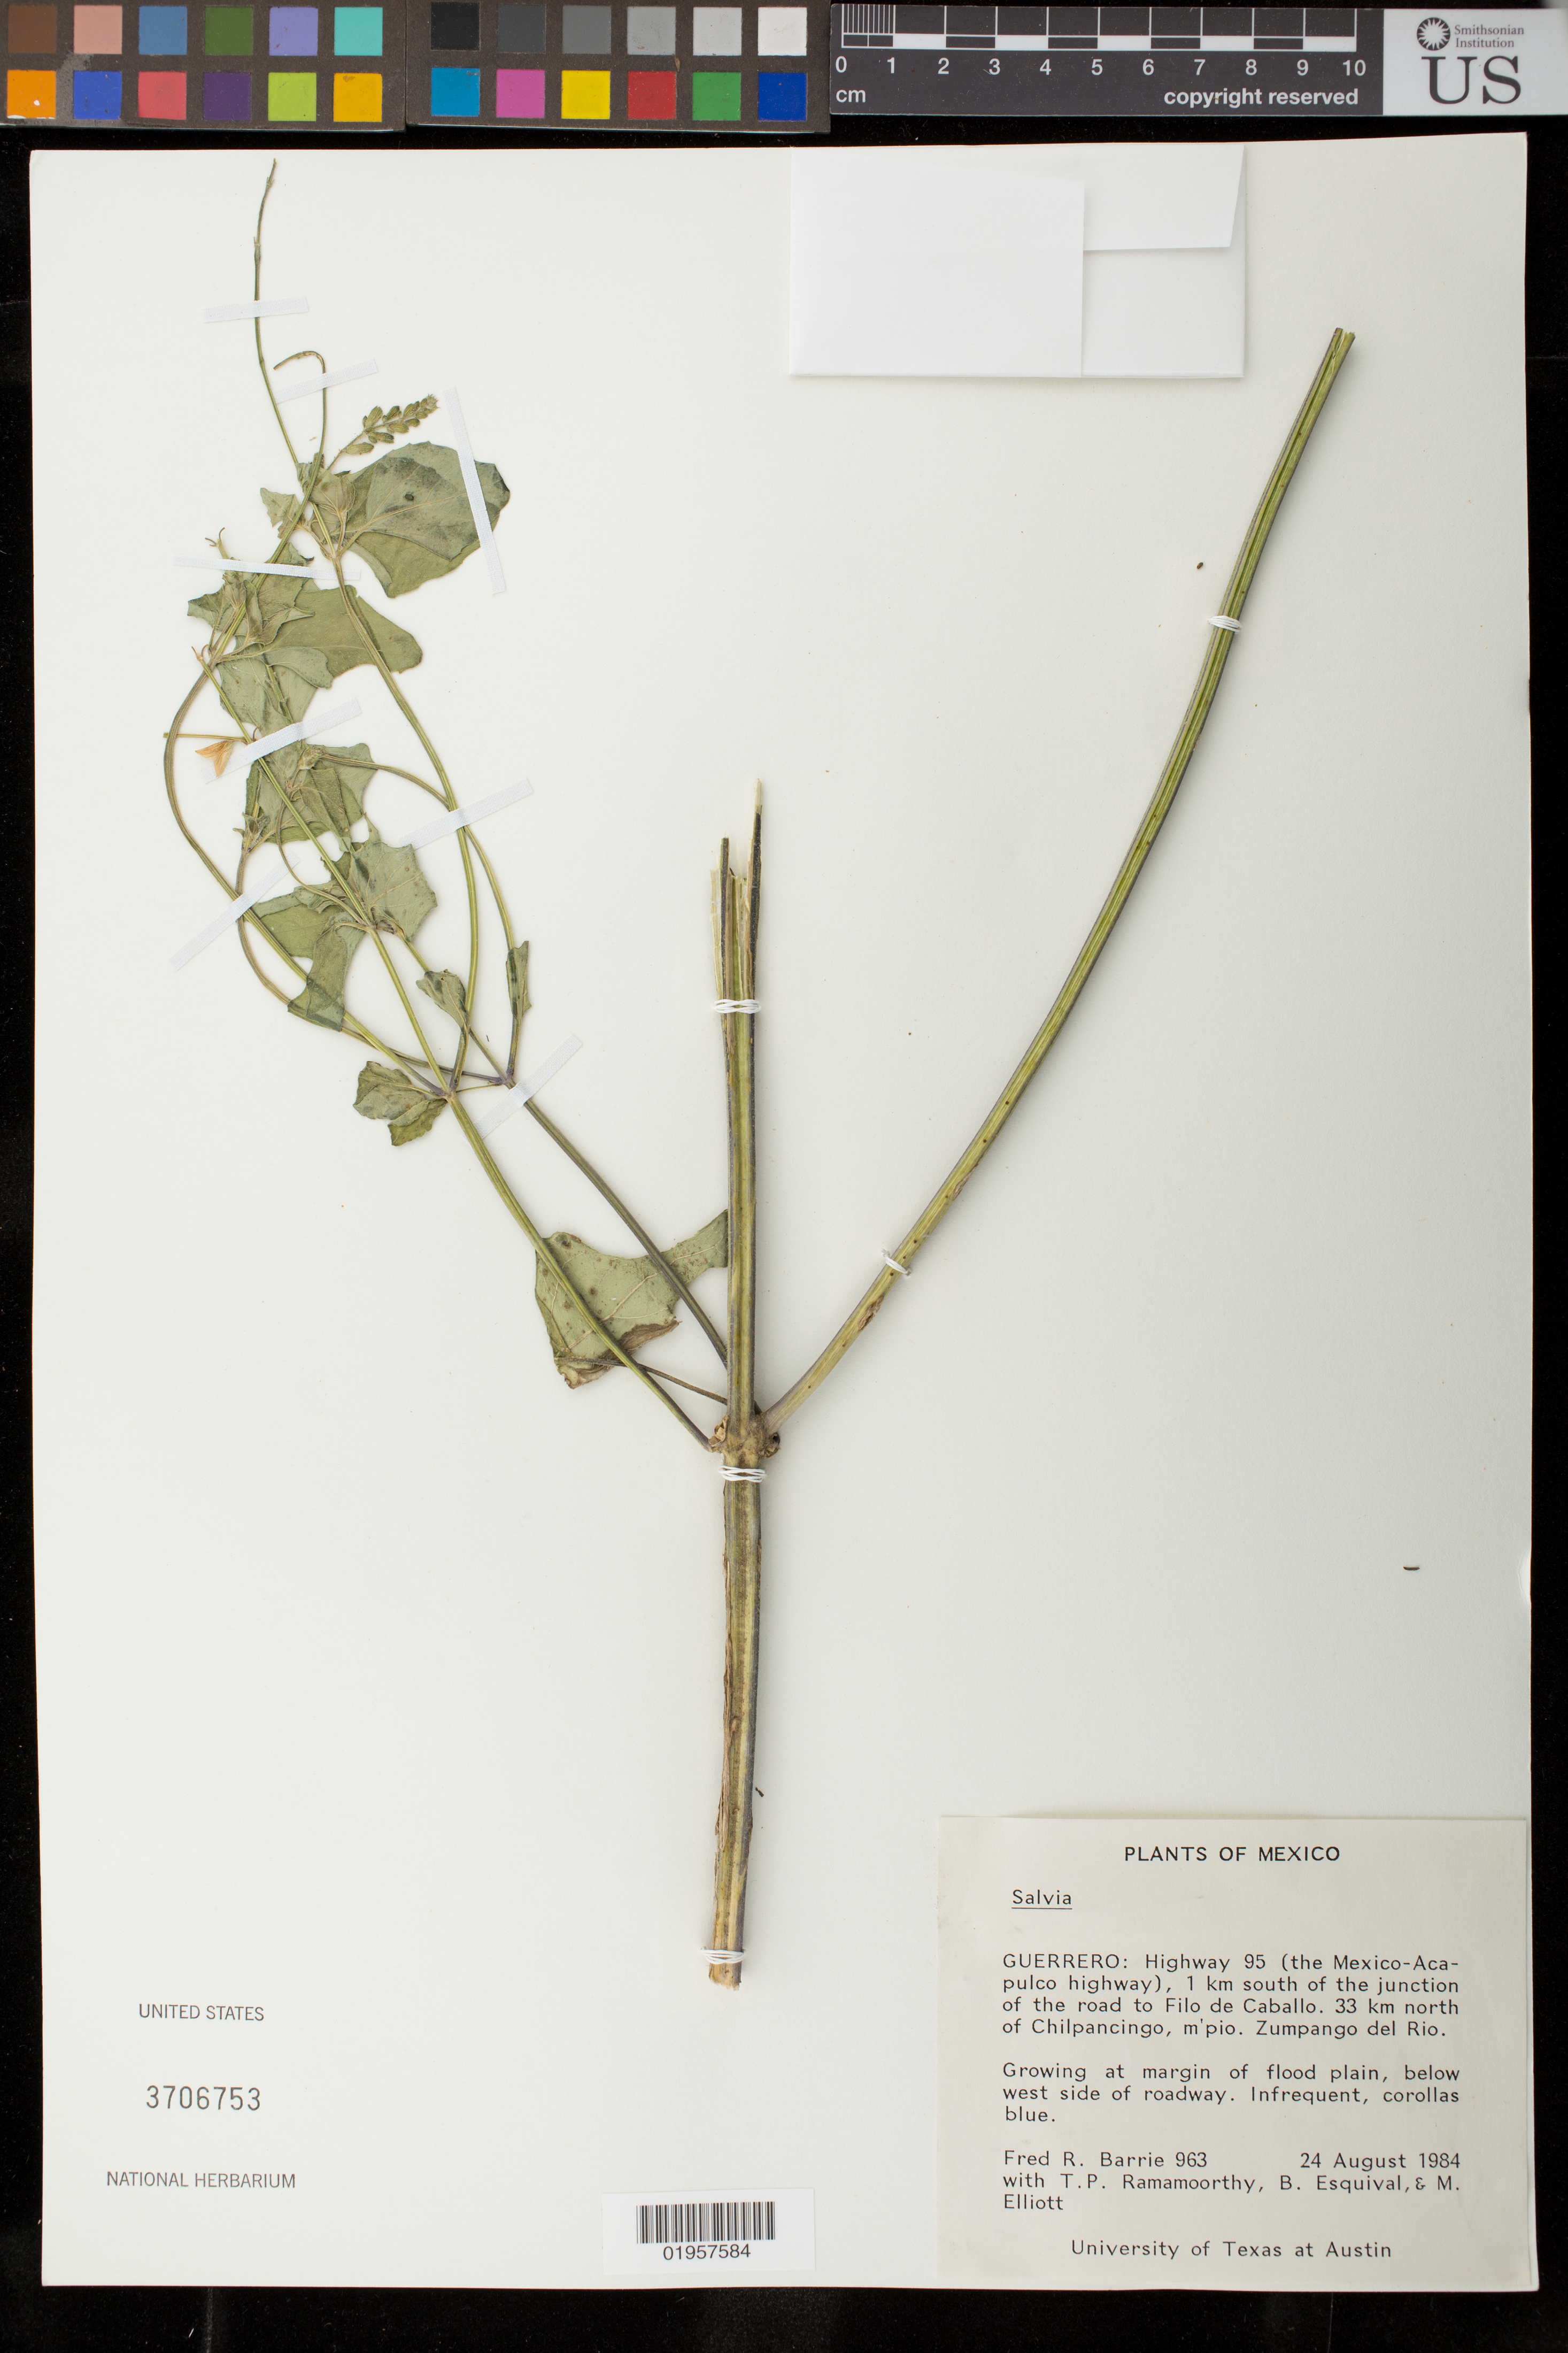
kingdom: Plantae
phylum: Tracheophyta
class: Magnoliopsida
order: Lamiales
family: Lamiaceae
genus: Salvia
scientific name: Salvia sp.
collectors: F. R. Barrie, T. P. Ramamoorthy, B. Esquival & M. Elliott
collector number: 963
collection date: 1984-08-24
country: Mexico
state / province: Guerrero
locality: Mpio. Zumpango del Rio. Highway 95 (the Mexico-Acapulco highway), 1 km S of the junction of the road to Filo de Caballo, 33 km N of Chilpancingo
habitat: Growing at margin of flood plain, below W side of roadway, infrequent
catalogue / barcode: US 3706753